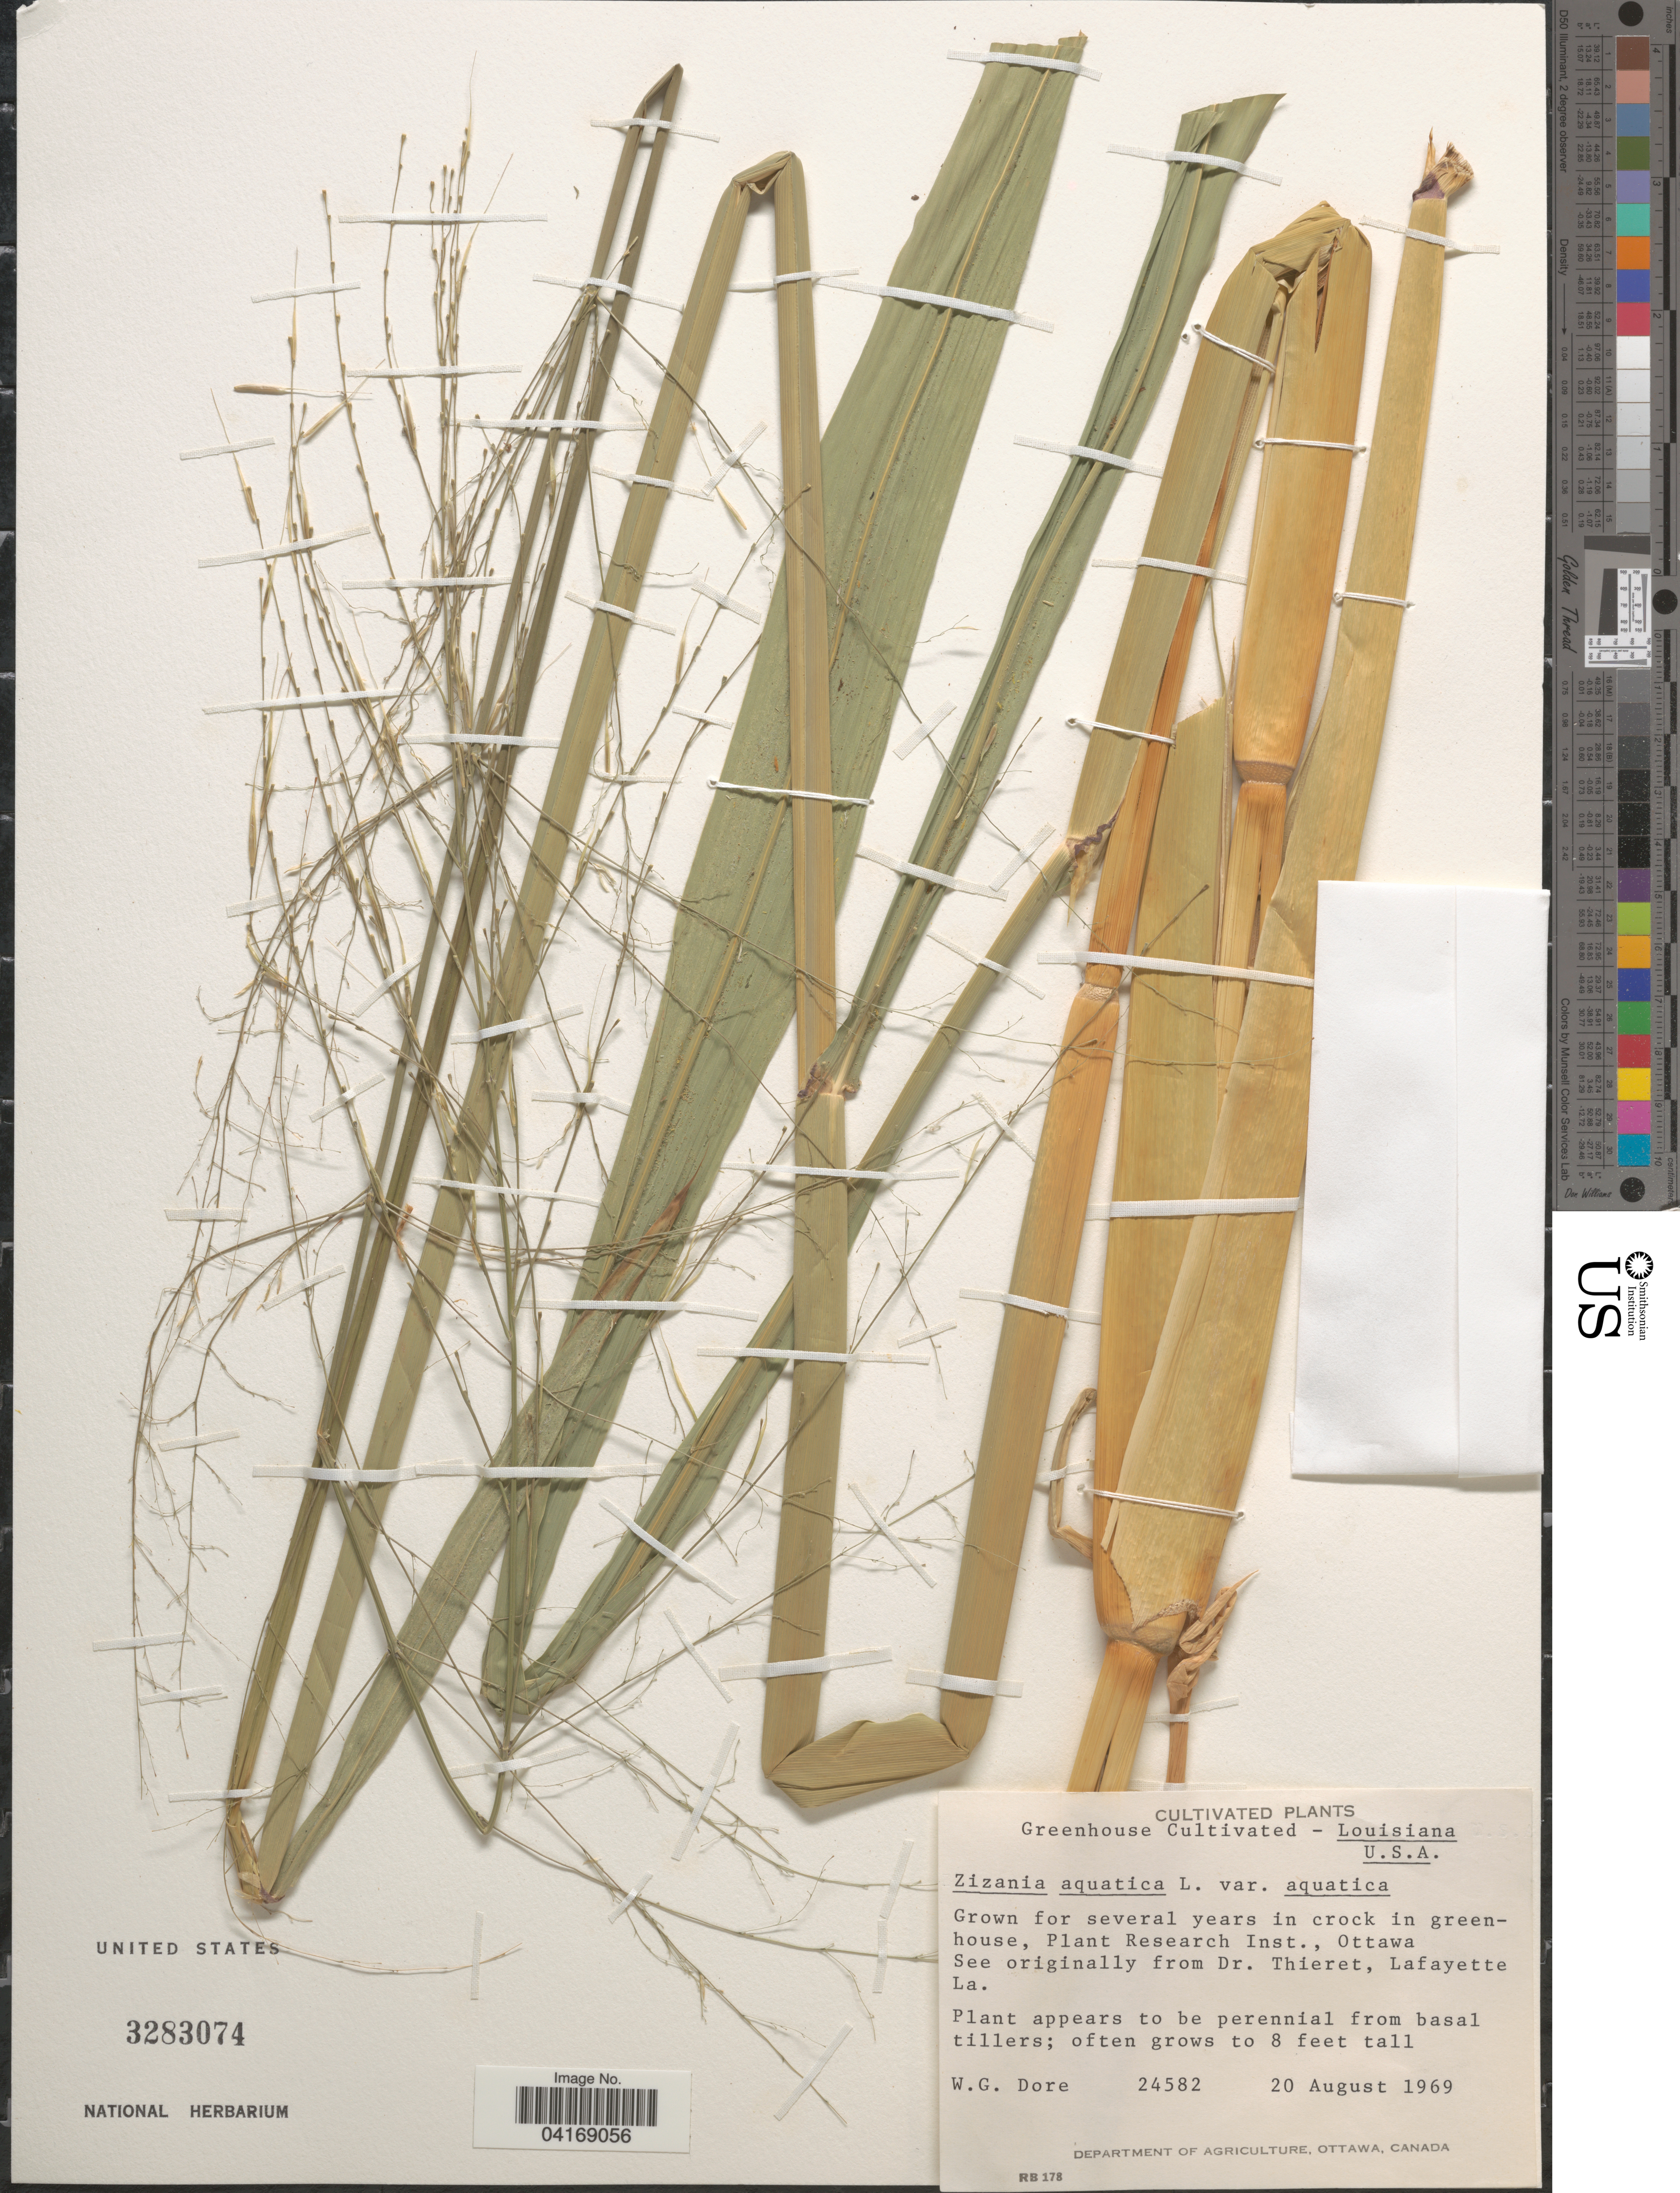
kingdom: Plantae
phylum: Tracheophyta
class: Liliopsida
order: Poales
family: Poaceae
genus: Zizania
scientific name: Zizania aquatica var. aquatica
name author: L.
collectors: W. Dore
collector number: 24582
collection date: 1969-08-20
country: United States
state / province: Louisiana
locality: Greenhouse Cultivated.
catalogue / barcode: US 3283074